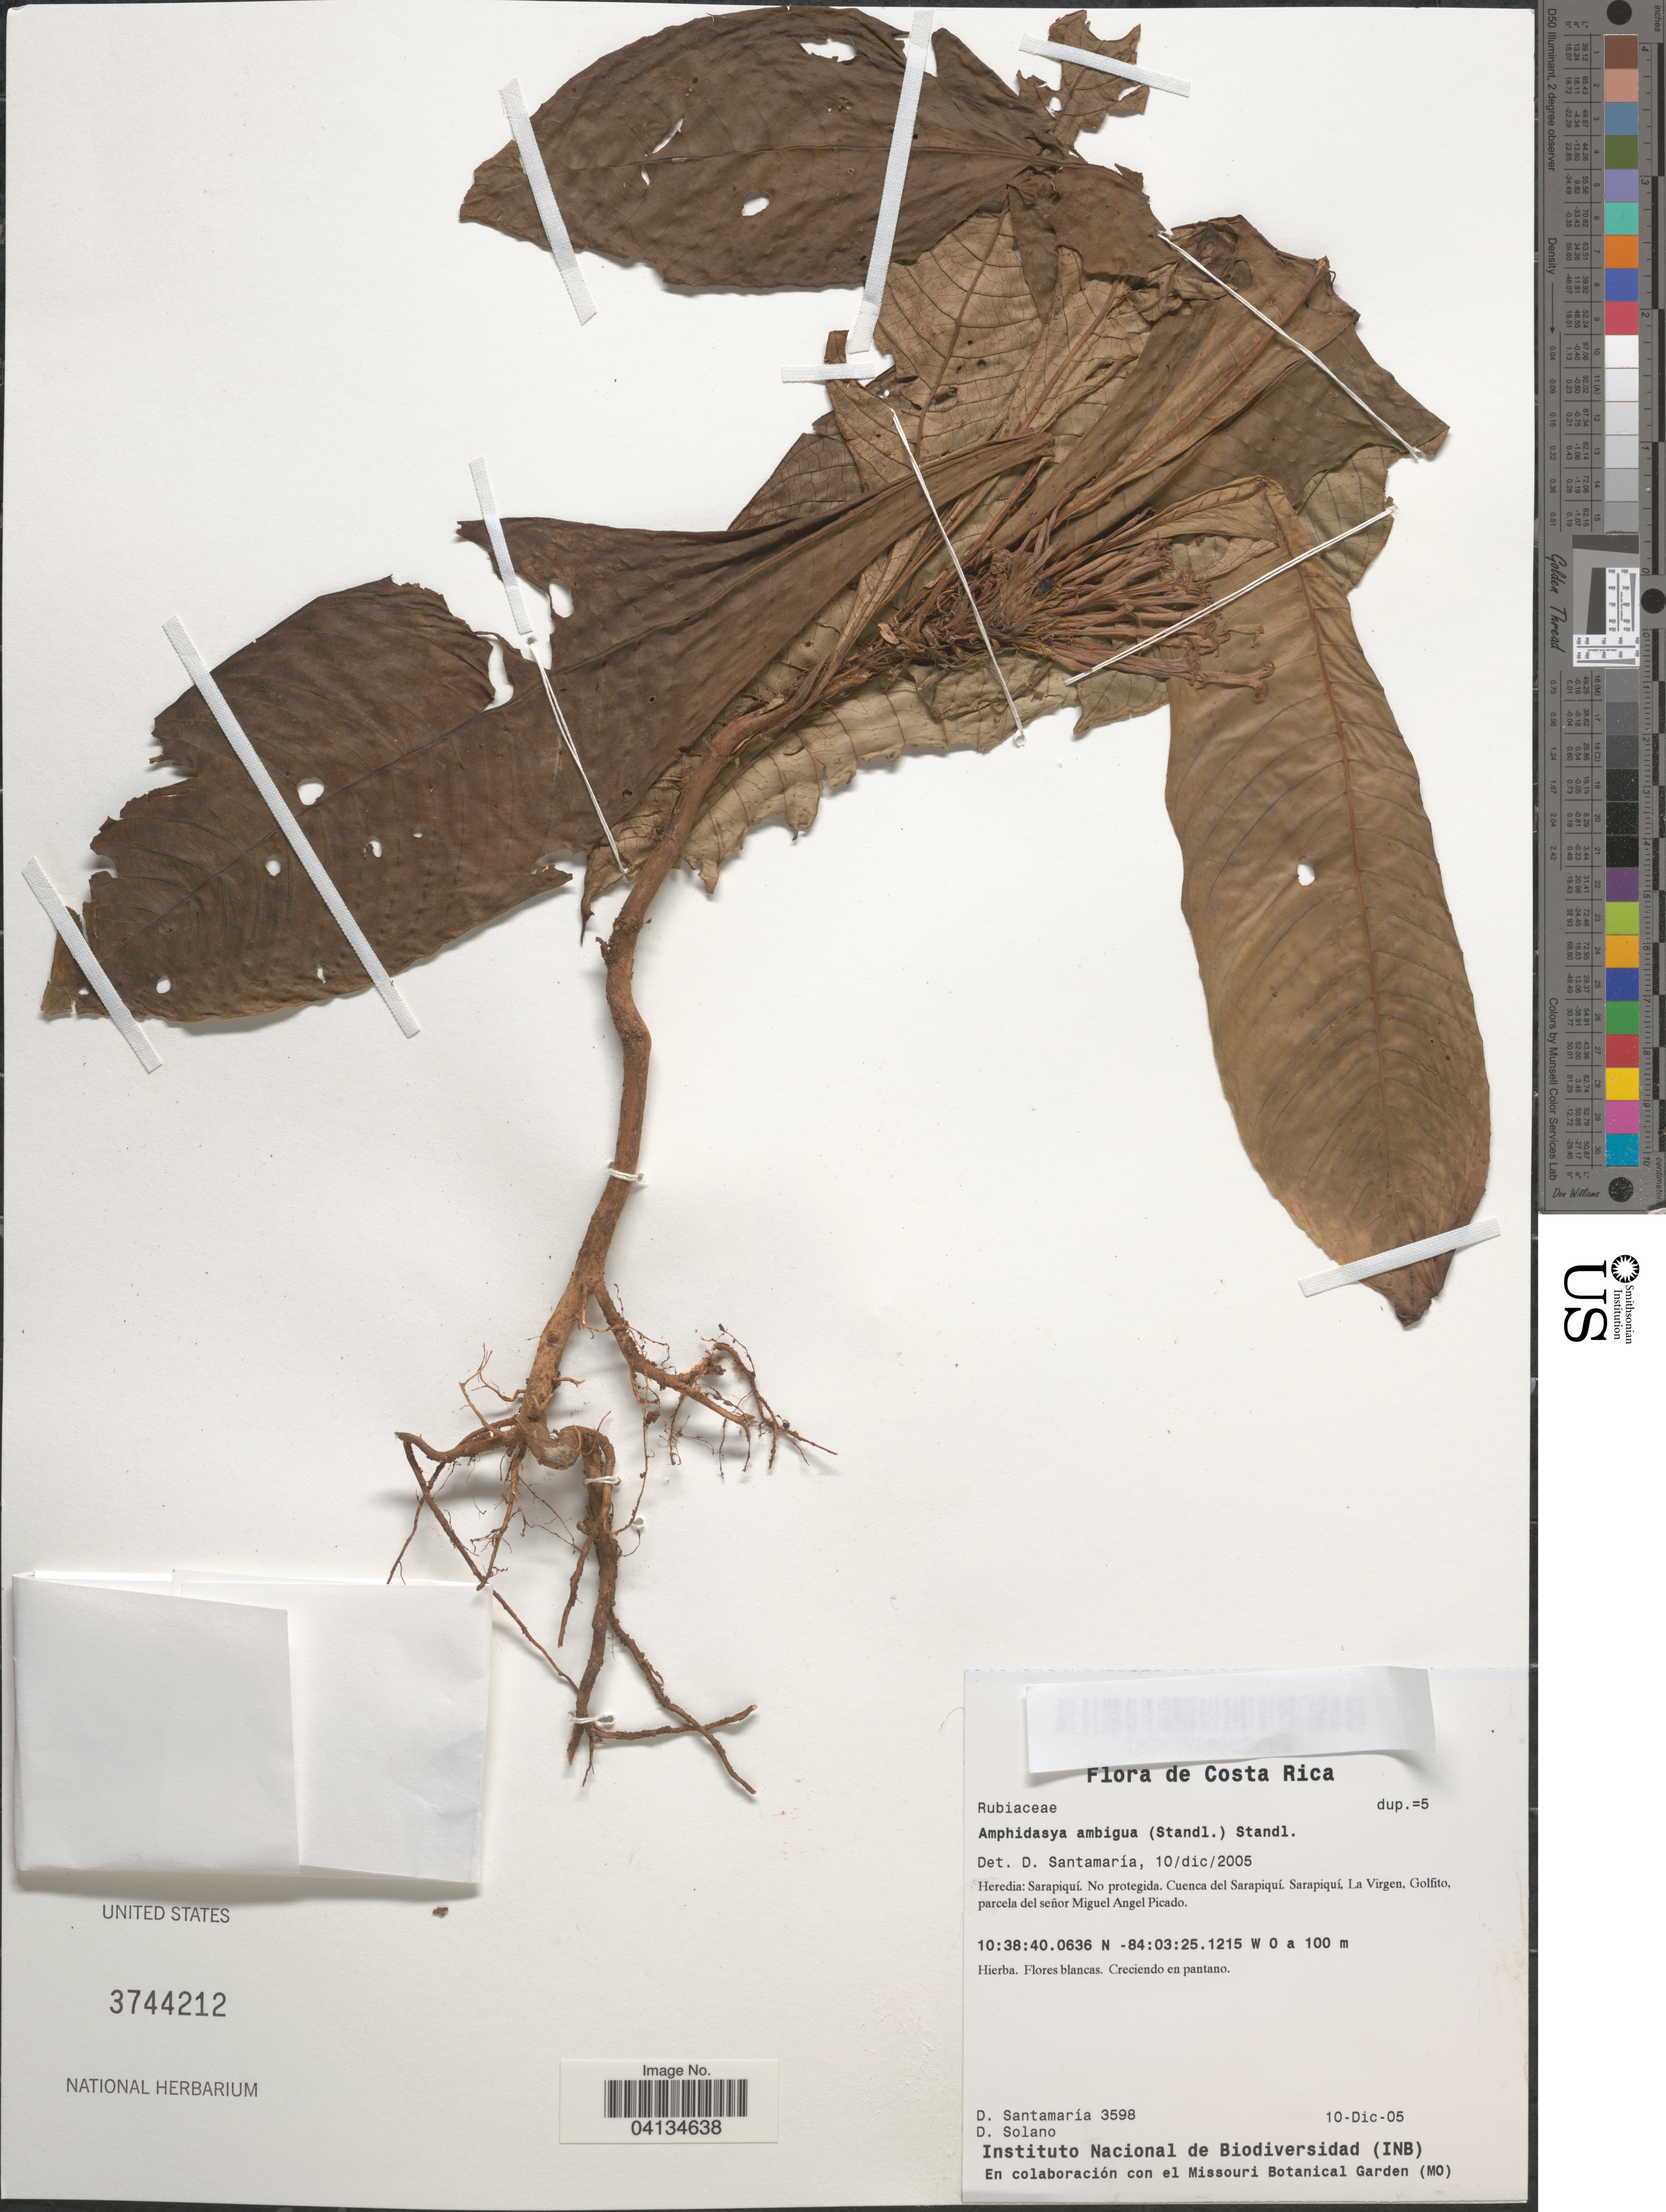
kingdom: Plantae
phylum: Tracheophyta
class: Magnoliopsida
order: Gentianales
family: Rubiaceae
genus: Amphidasya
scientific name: Amphidasya ambigua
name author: Standl.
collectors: D. Santamaria & D. Solano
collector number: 3598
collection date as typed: Transcribed d/m/y: 10/12/5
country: Costa Rica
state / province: Heredia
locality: Sarapiquí. No protegida. Cuenca del Sarapiquí, La Virgen, Golfito, parcela del señor Miguel Angel Picado.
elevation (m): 0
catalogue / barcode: US 3744212